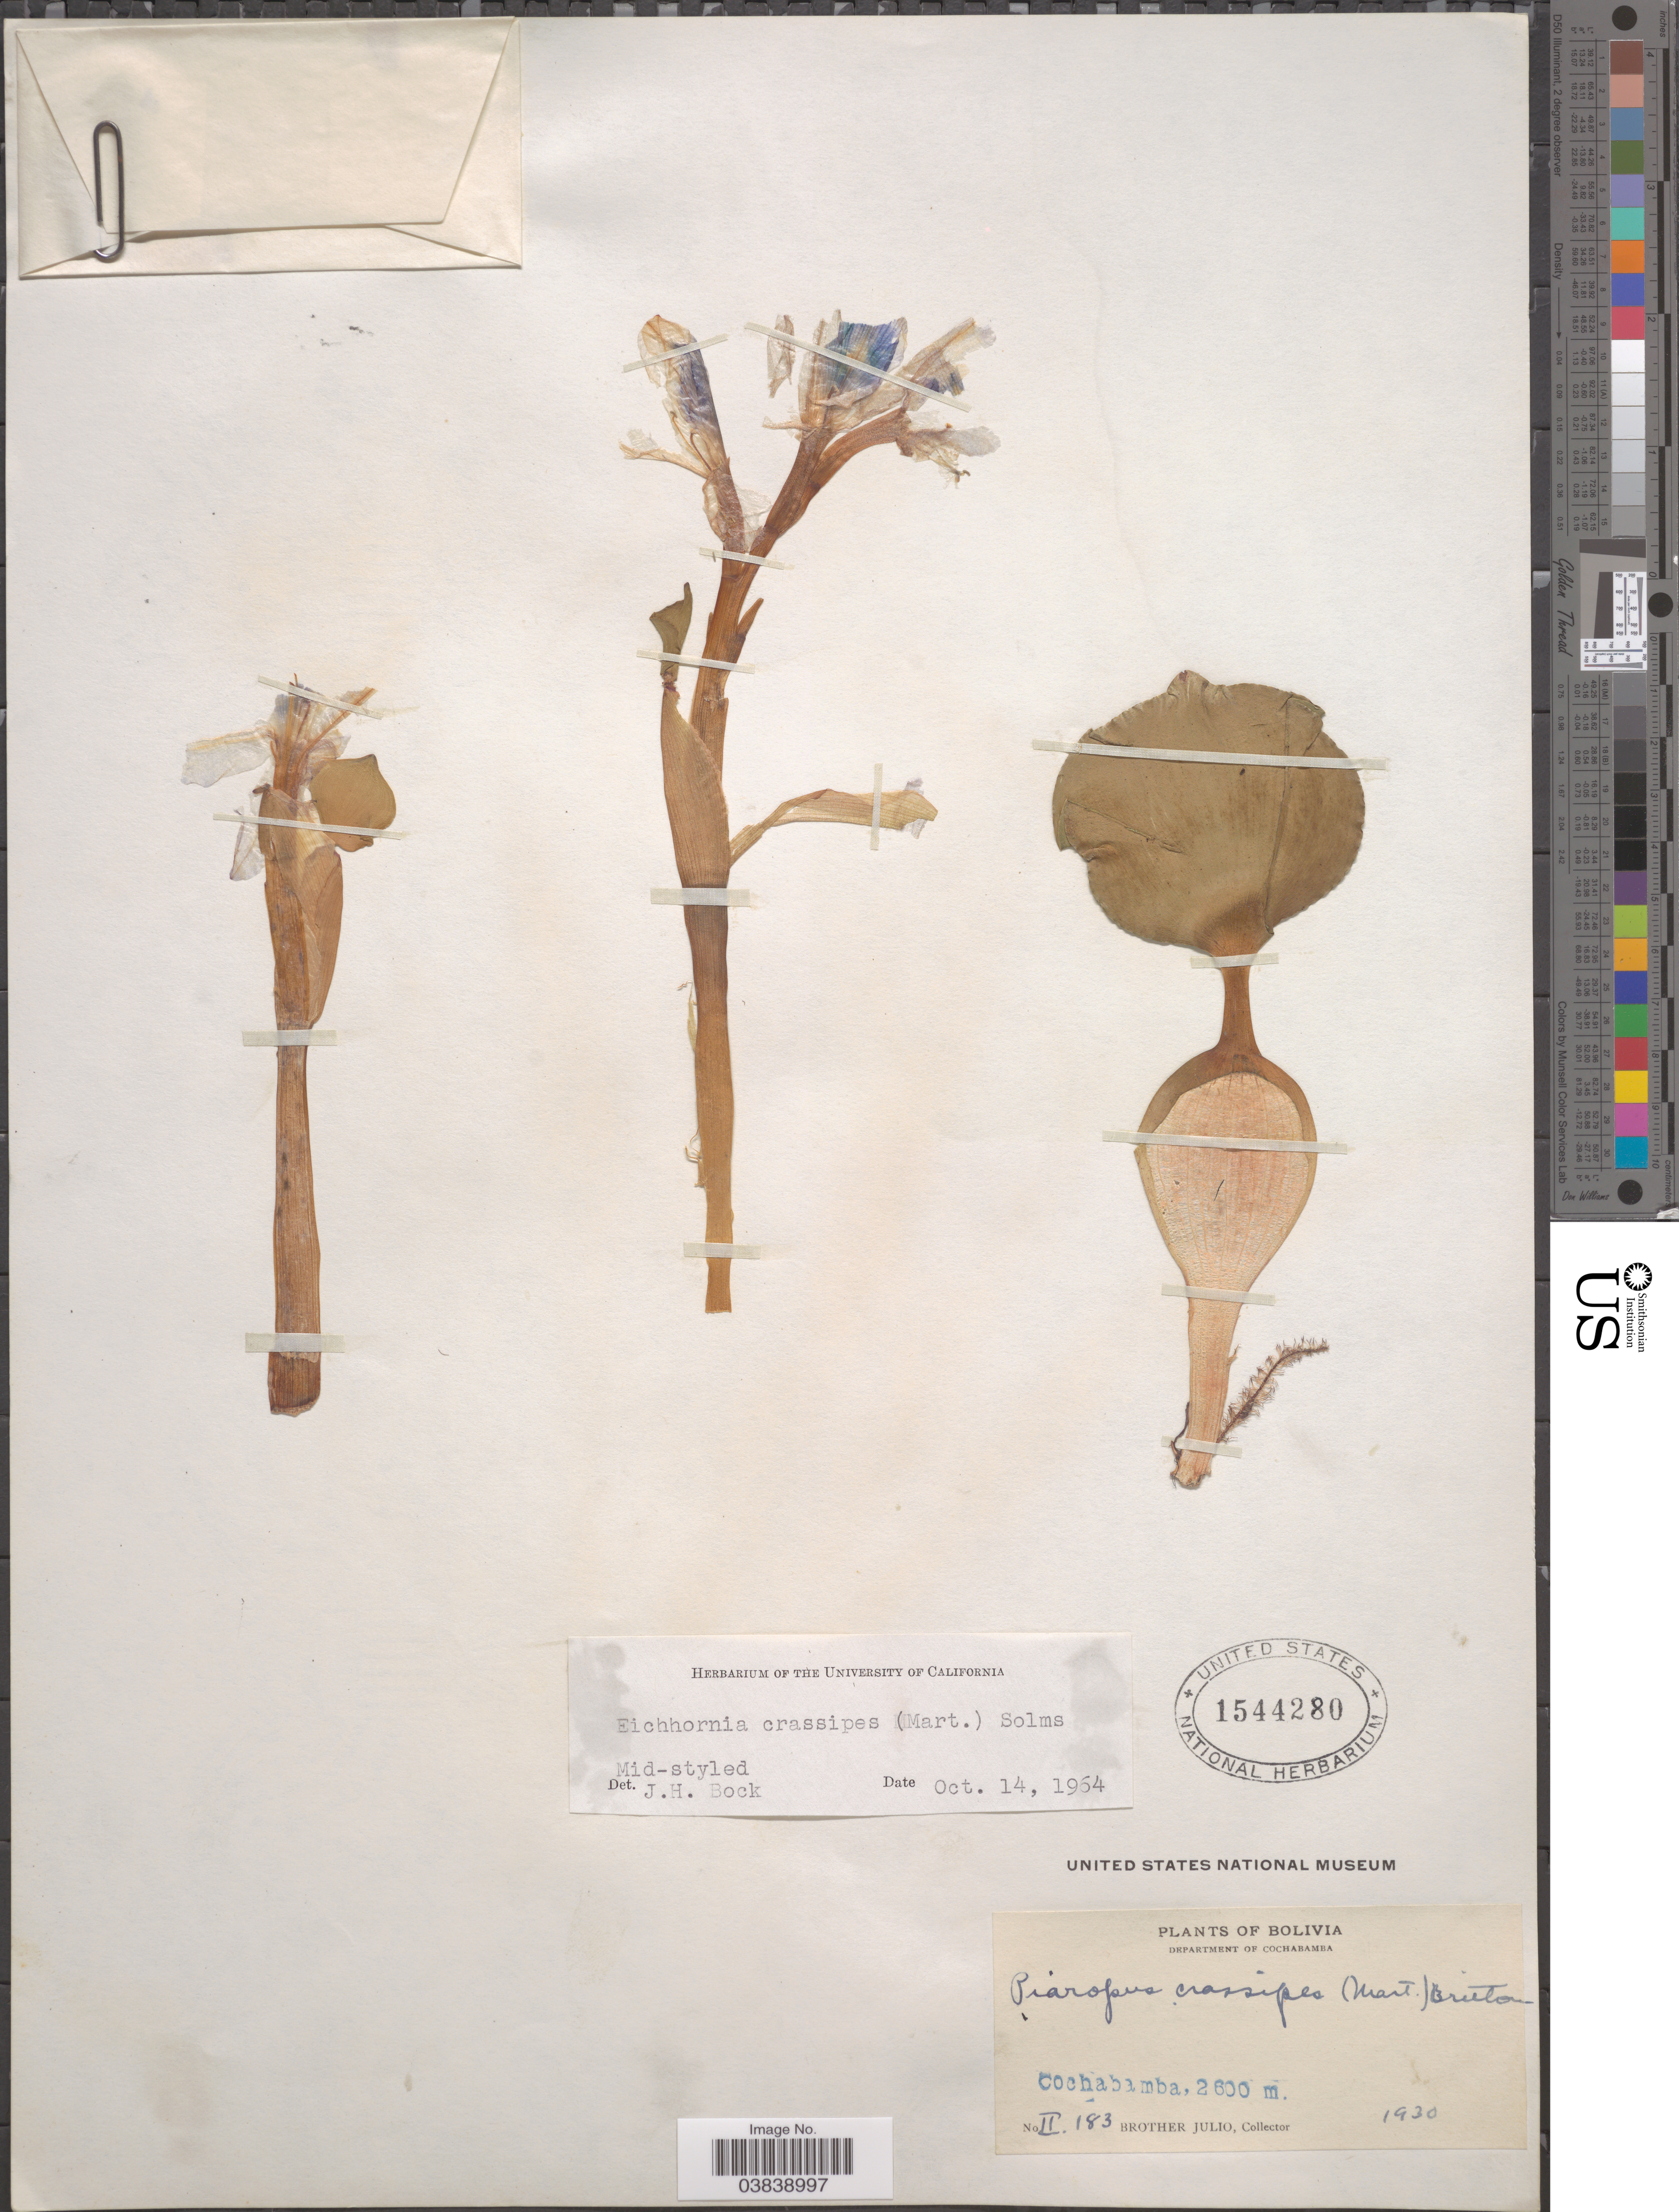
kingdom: Plantae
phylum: Tracheophyta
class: Liliopsida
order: Commelinales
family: Pontederiaceae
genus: Eichhornia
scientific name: Eichhornia crassipes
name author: (Mart.) Solms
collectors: Bro. Julio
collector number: II183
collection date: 1930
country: Bolivia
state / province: Cochabamba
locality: Department of Cochabamba. Cochabamba.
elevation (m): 2600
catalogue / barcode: US 1544280